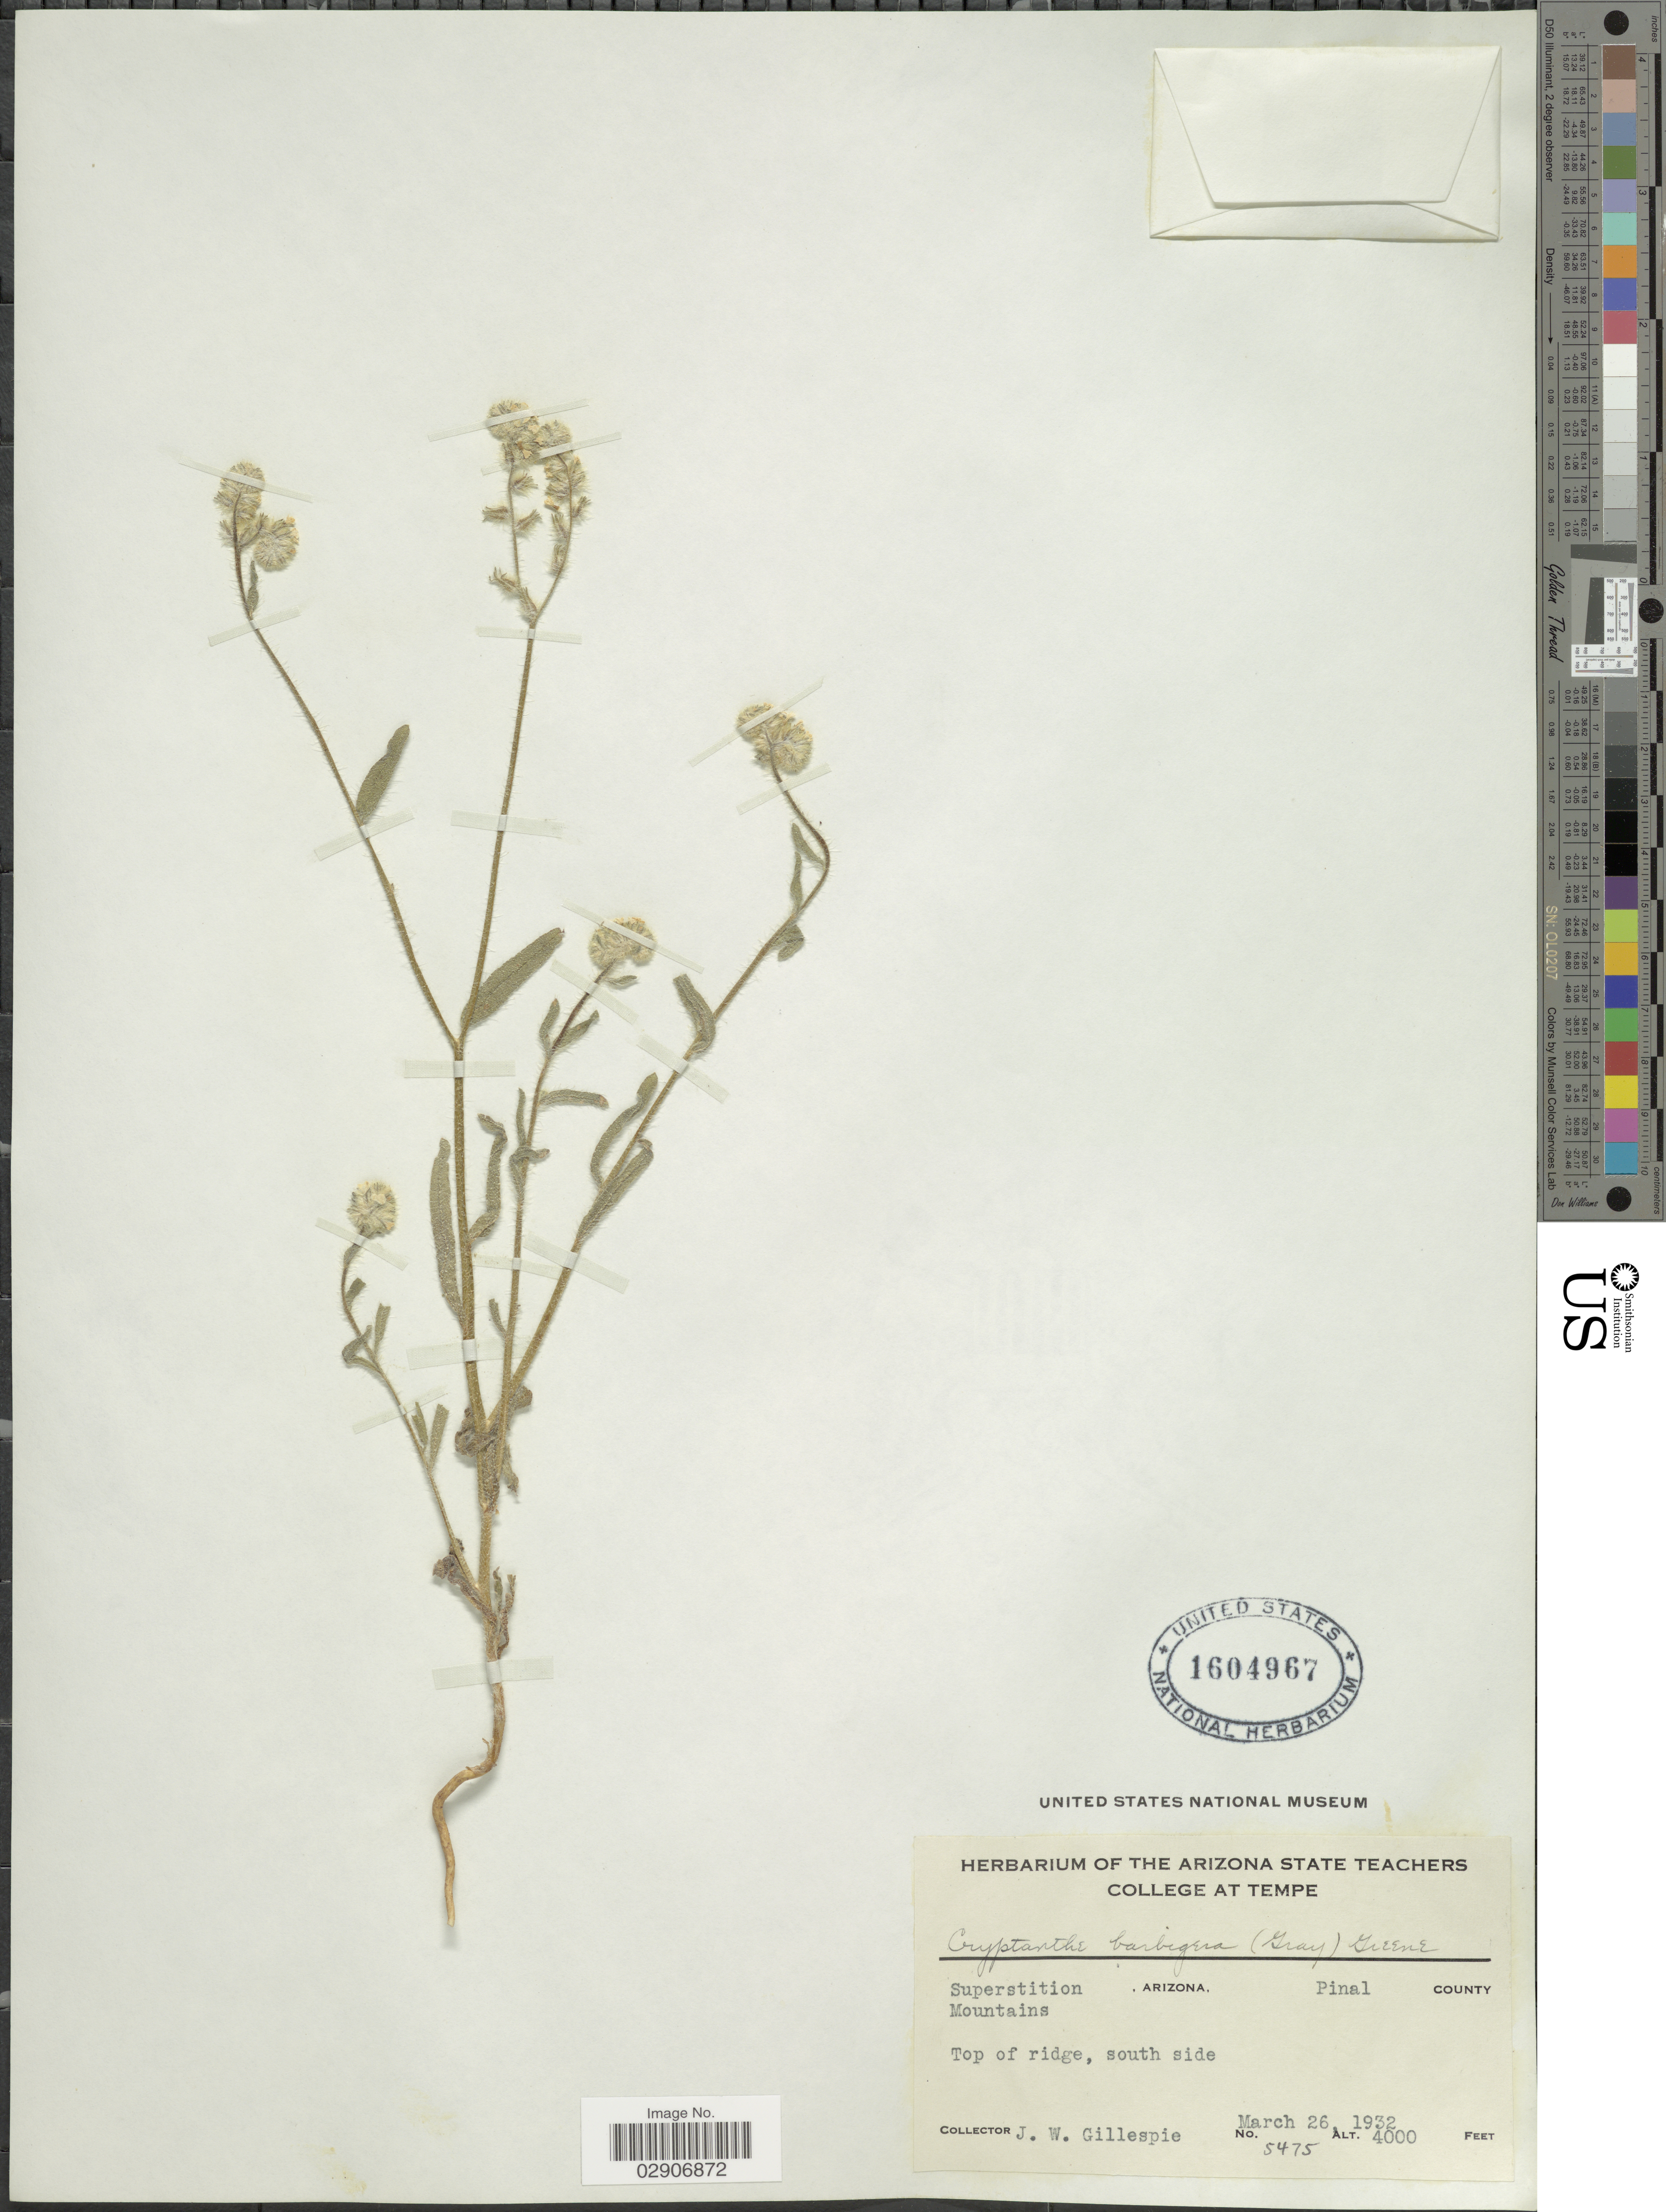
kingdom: Plantae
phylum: Tracheophyta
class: Magnoliopsida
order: Boraginales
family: Boraginaceae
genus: Cryptantha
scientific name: Cryptantha barbigera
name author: (A. Gray) Greene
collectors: J. W. Gillespie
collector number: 5475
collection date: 1932-03-26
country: United States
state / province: Arizona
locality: Superstition Mountains. Pinal County. Top of ridge, south side.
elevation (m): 1219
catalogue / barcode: US 1604967